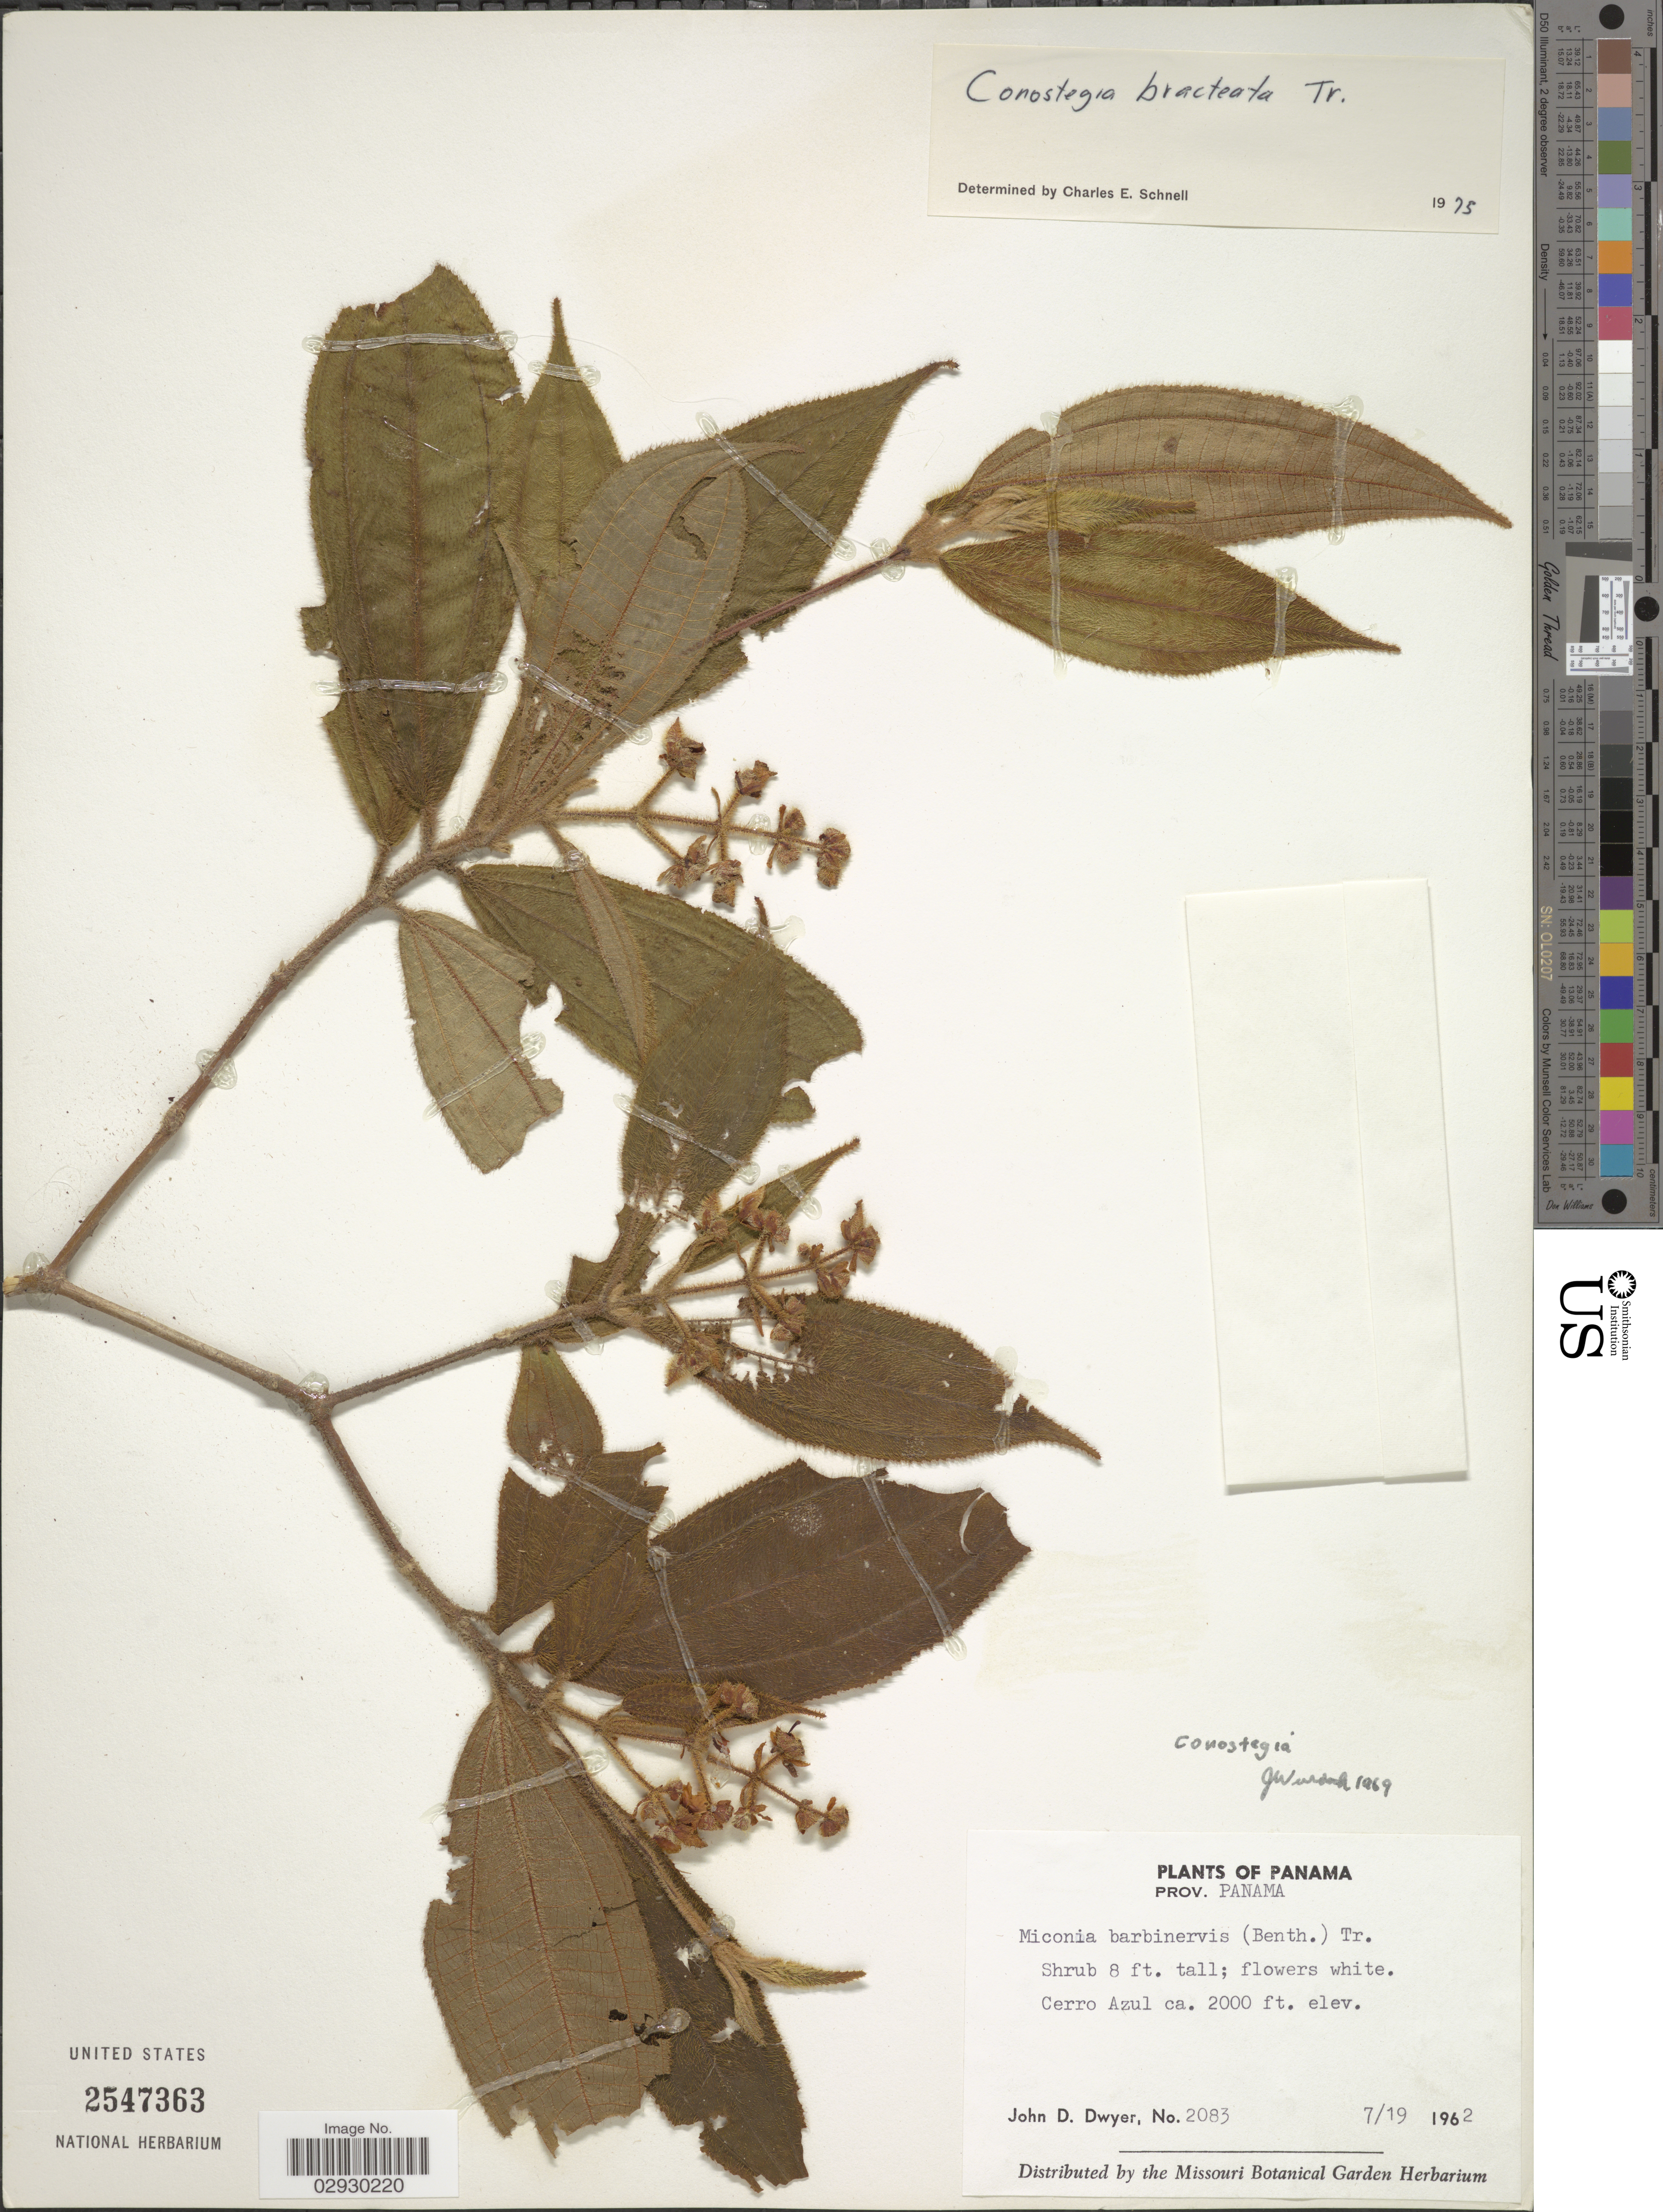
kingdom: Plantae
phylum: Tracheophyta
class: Magnoliopsida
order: Myrtales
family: Melastomataceae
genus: Conostegia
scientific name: Conostegia bracteata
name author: Triana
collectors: J. D. Dwyer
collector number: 2083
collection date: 1962-07-19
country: Panama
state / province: Panamá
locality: Cerro Azul.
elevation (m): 610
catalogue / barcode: US 2547363